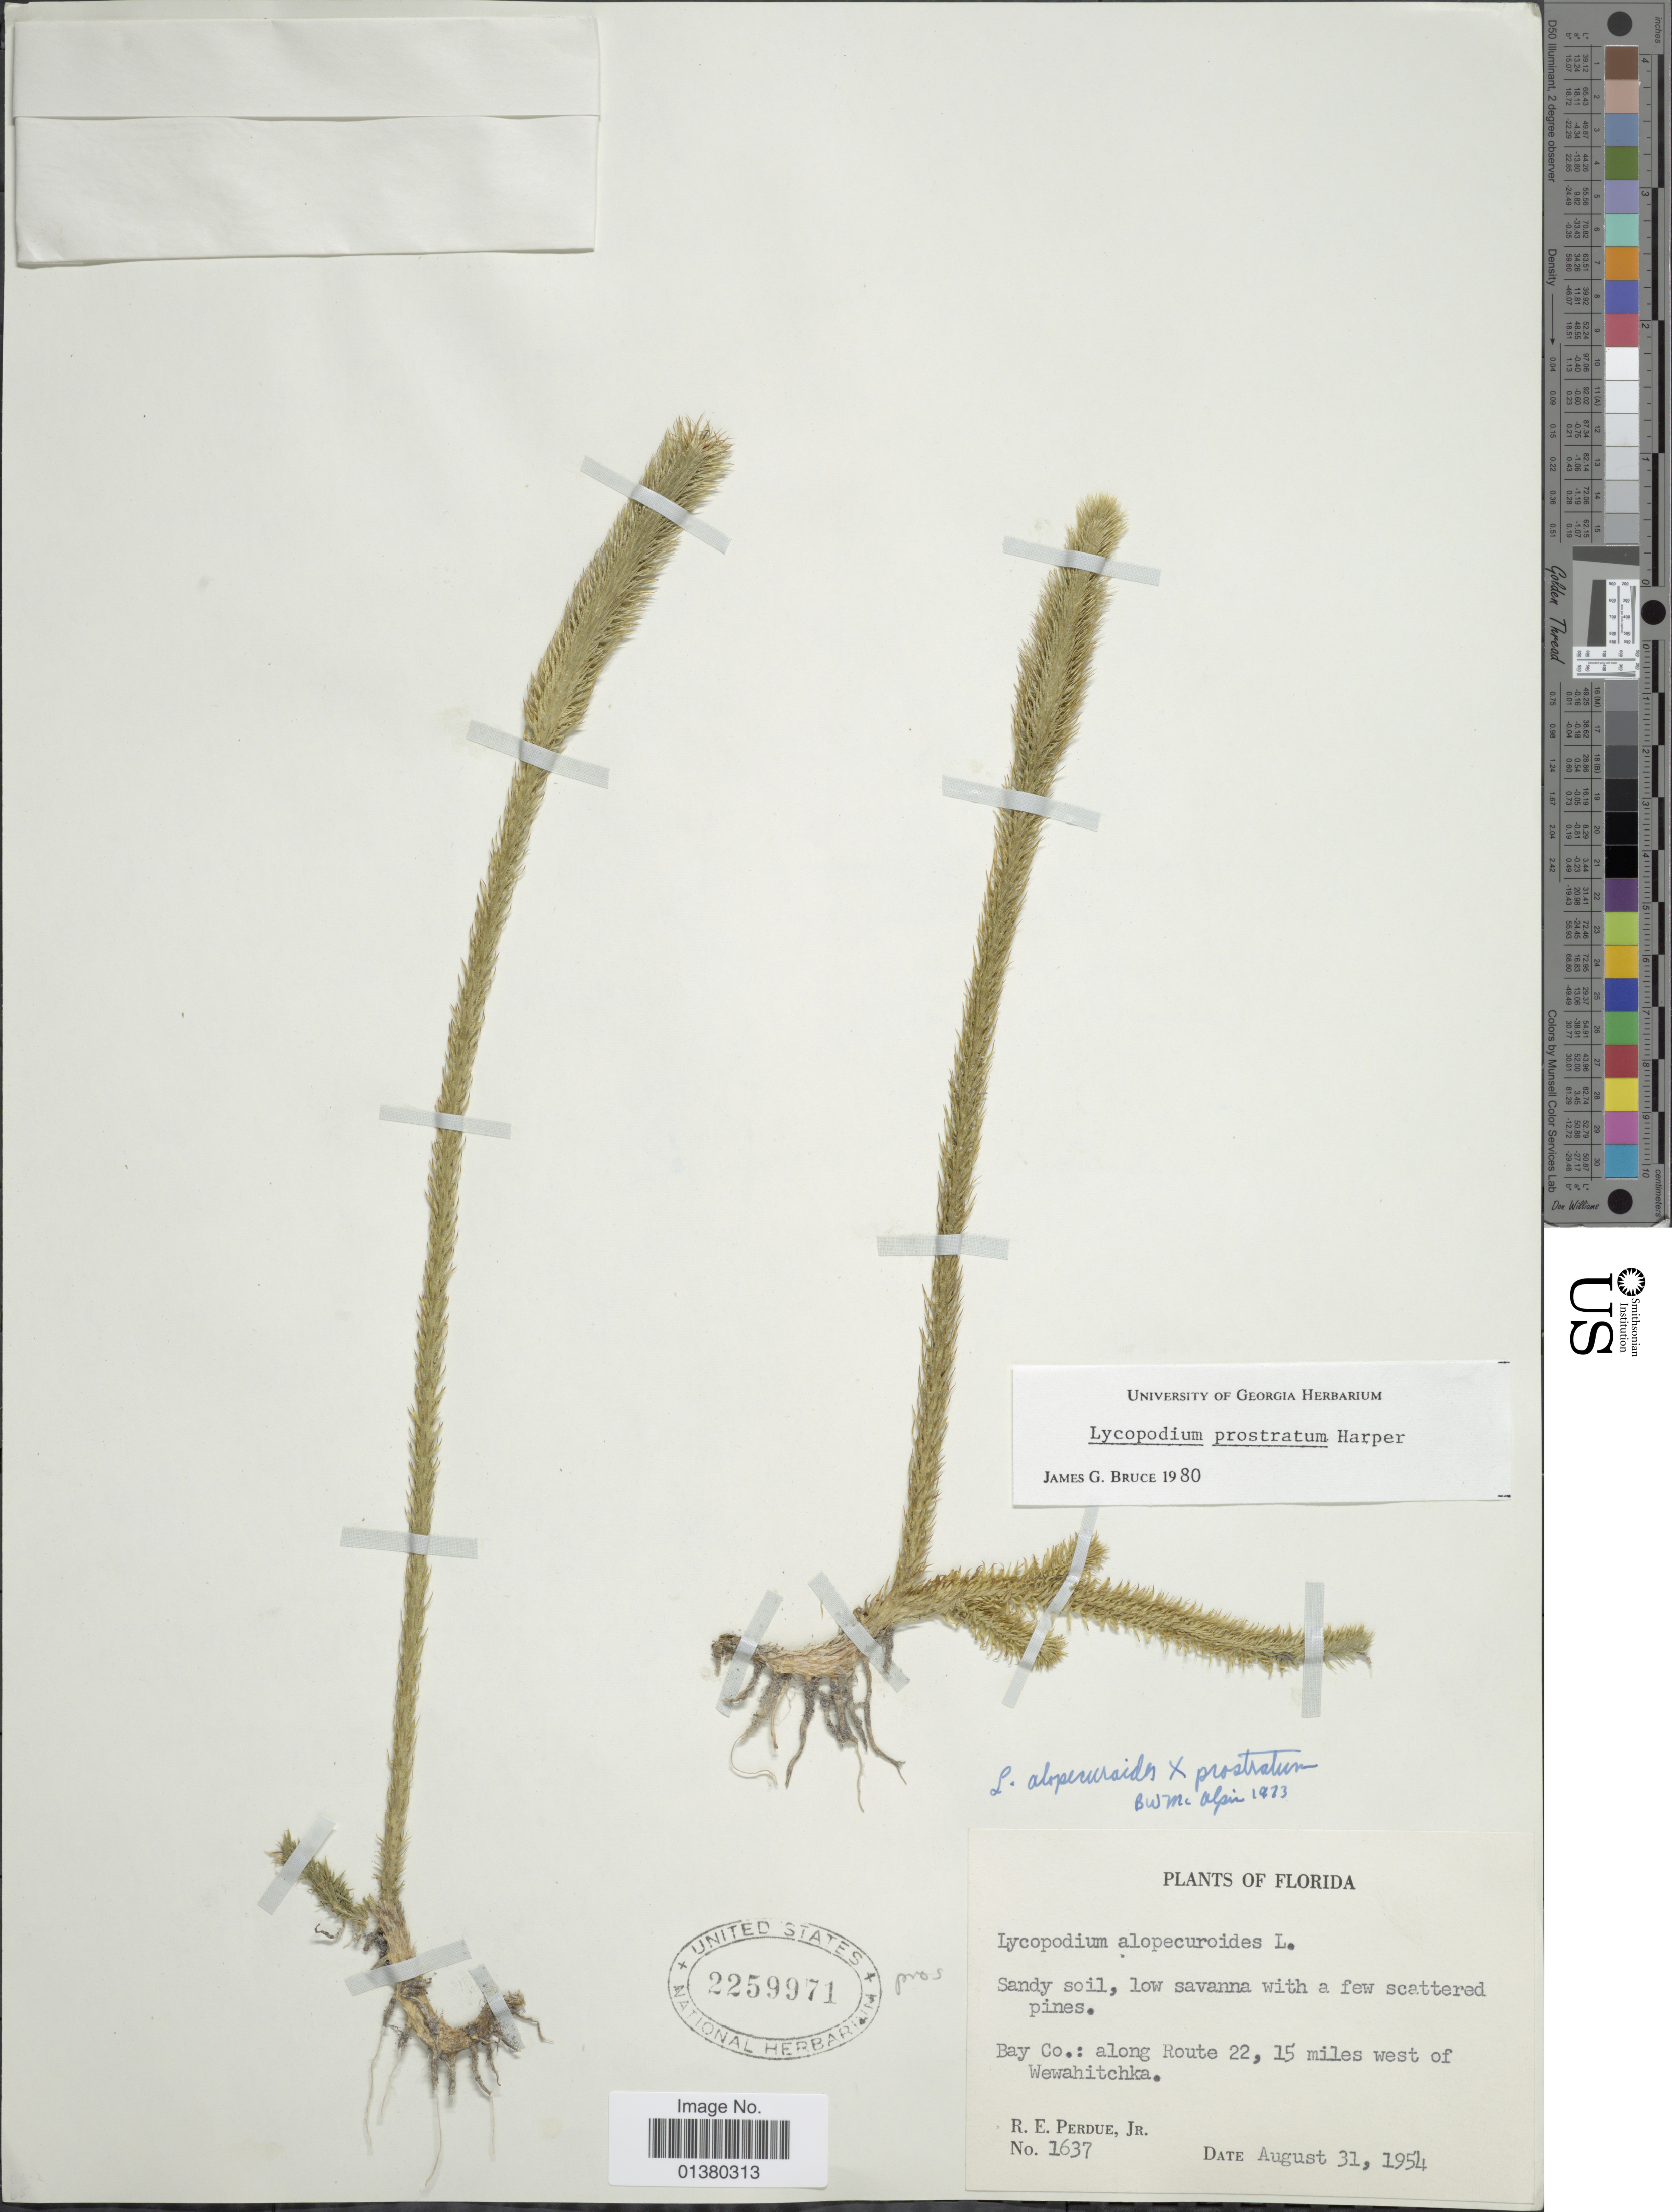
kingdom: Plantae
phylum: Tracheophyta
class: Lycopodiopsida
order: Lycopodiales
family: Lycopodiaceae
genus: Lycopodiella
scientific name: Lycopodiella prostrata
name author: (R.M. Harper) Cranfill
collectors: R. E. Perdue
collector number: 1637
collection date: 1954-08-31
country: United States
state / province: Florida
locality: Bay Co.: along Route 22, 15 miles west of Wewahitchka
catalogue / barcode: US 2259971